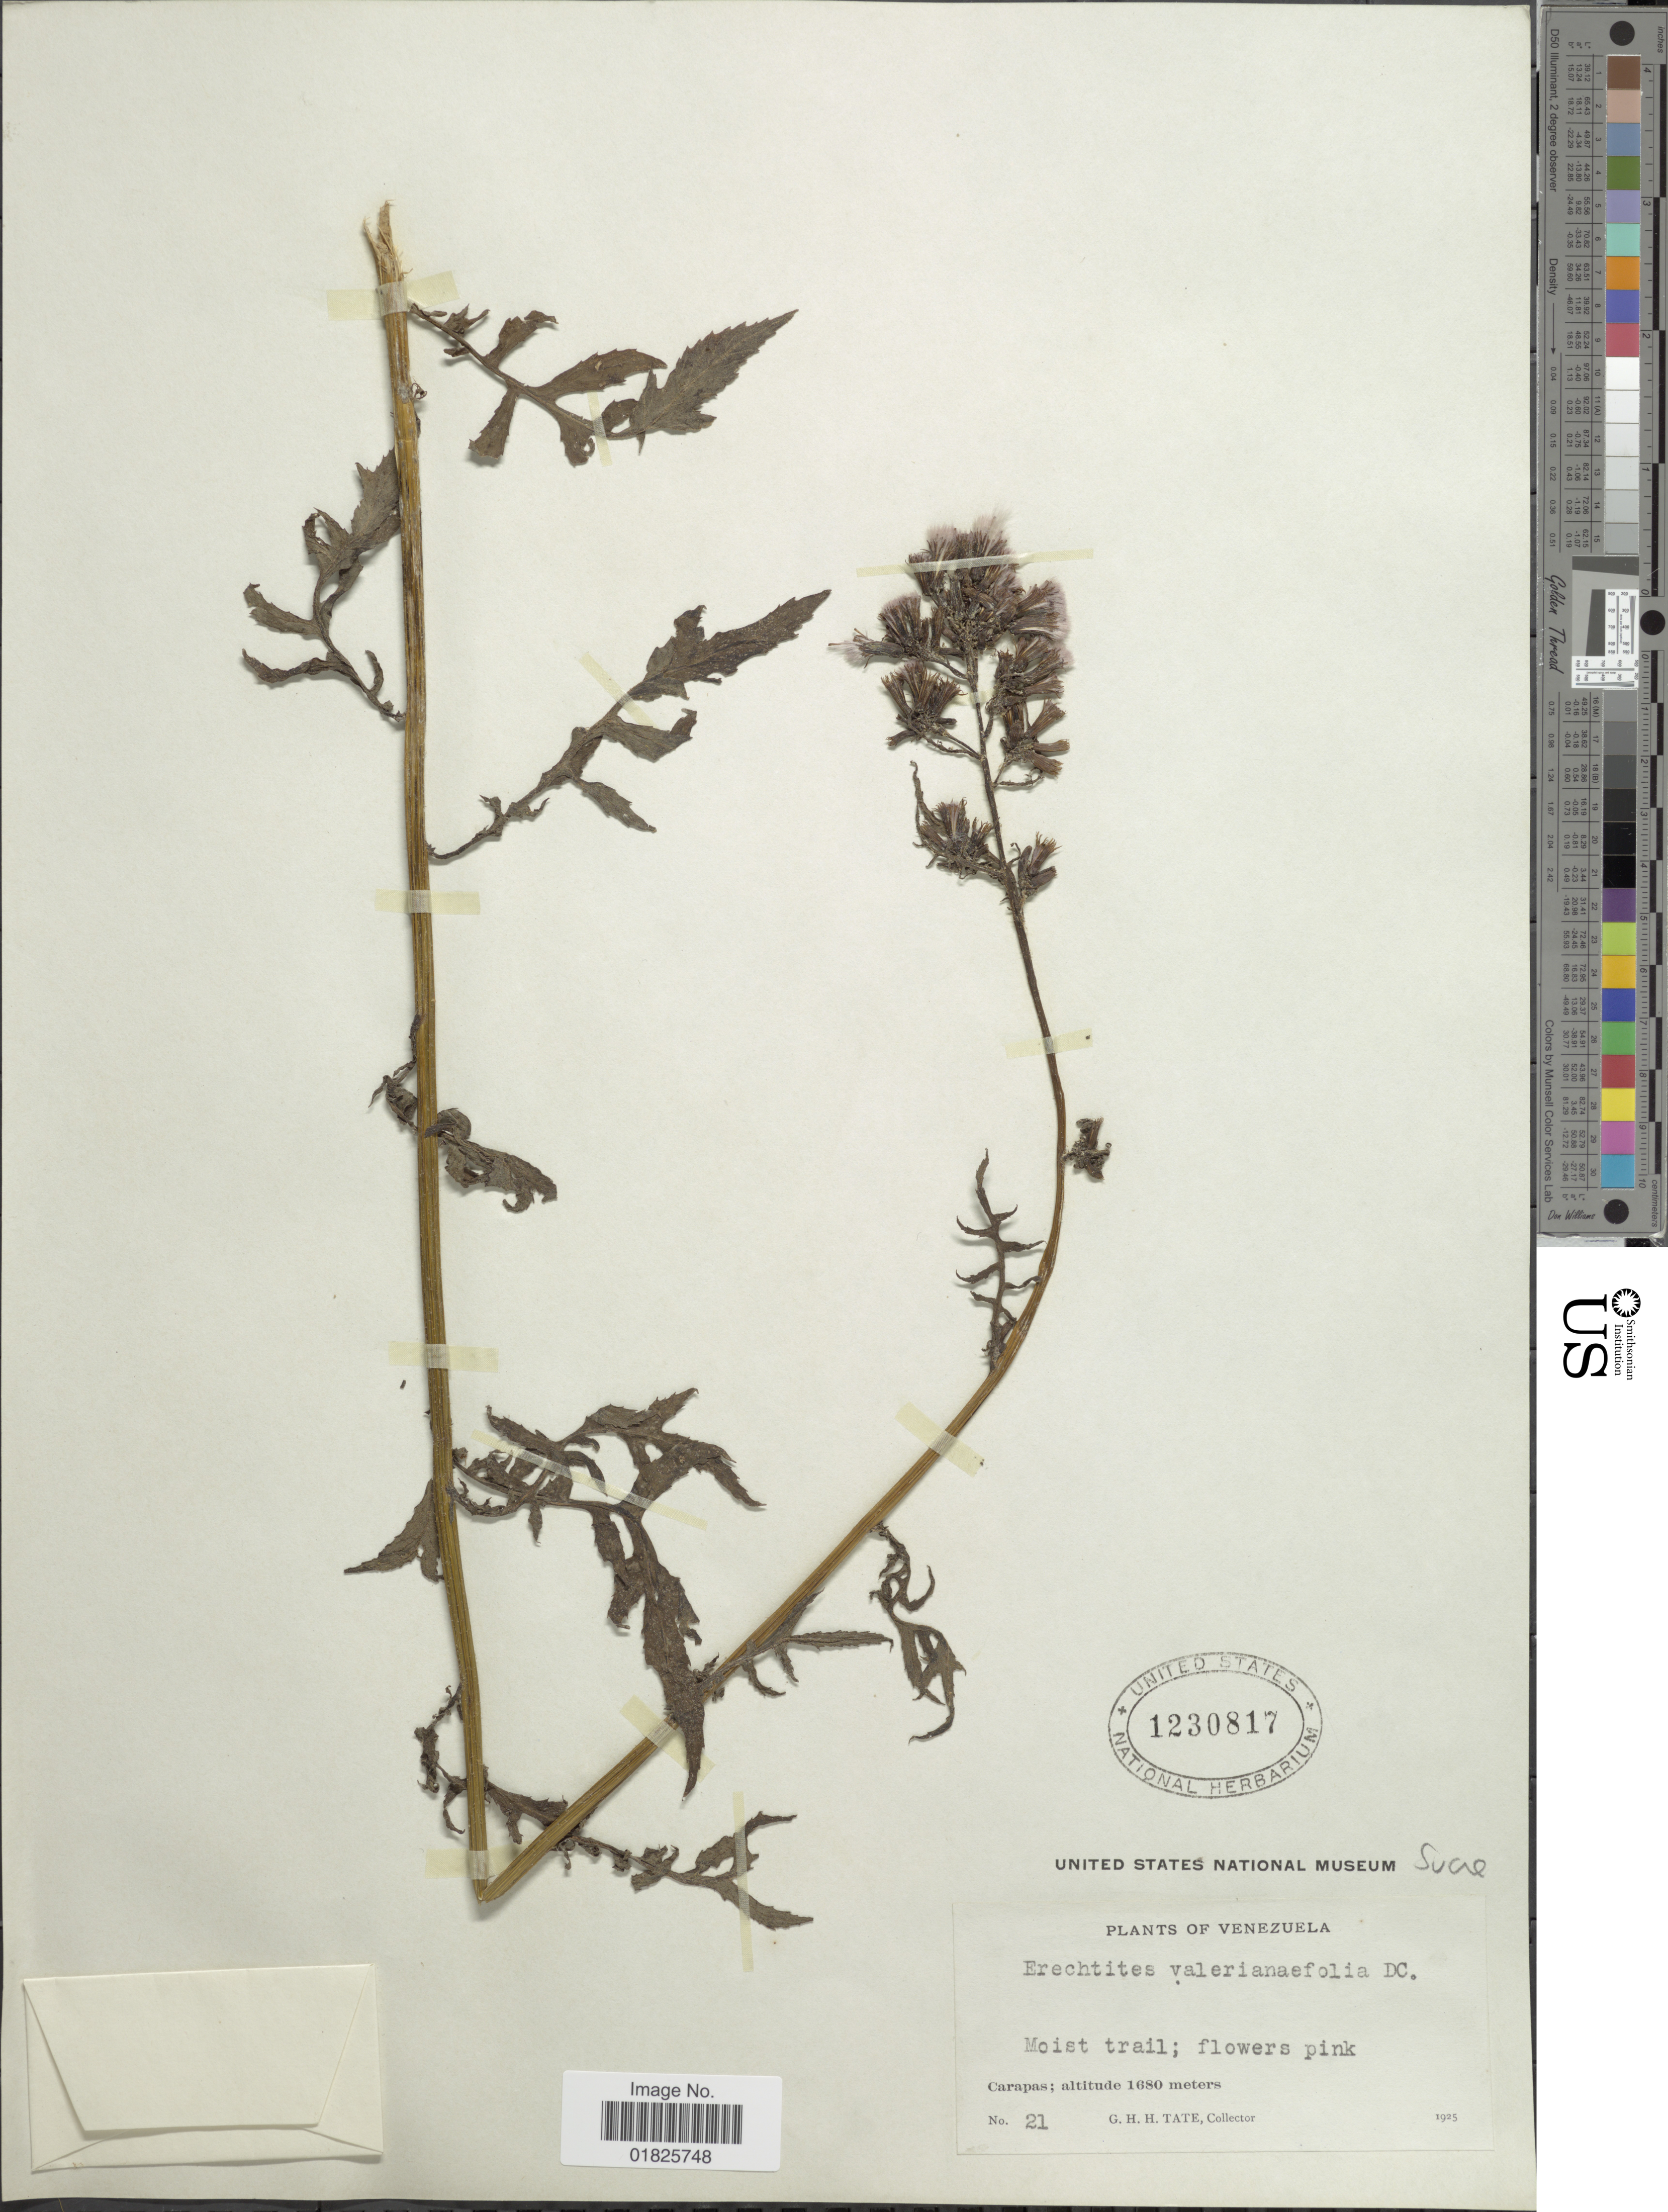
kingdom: Plantae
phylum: Tracheophyta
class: Magnoliopsida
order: Asterales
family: Asteraceae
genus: Erechtites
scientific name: Erechtites valerianifolius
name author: (Link ex Spreng.) DC.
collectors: G. H. H.Tate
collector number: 21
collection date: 1925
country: Venezuela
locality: Carapas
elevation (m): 1680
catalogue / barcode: US 1230817